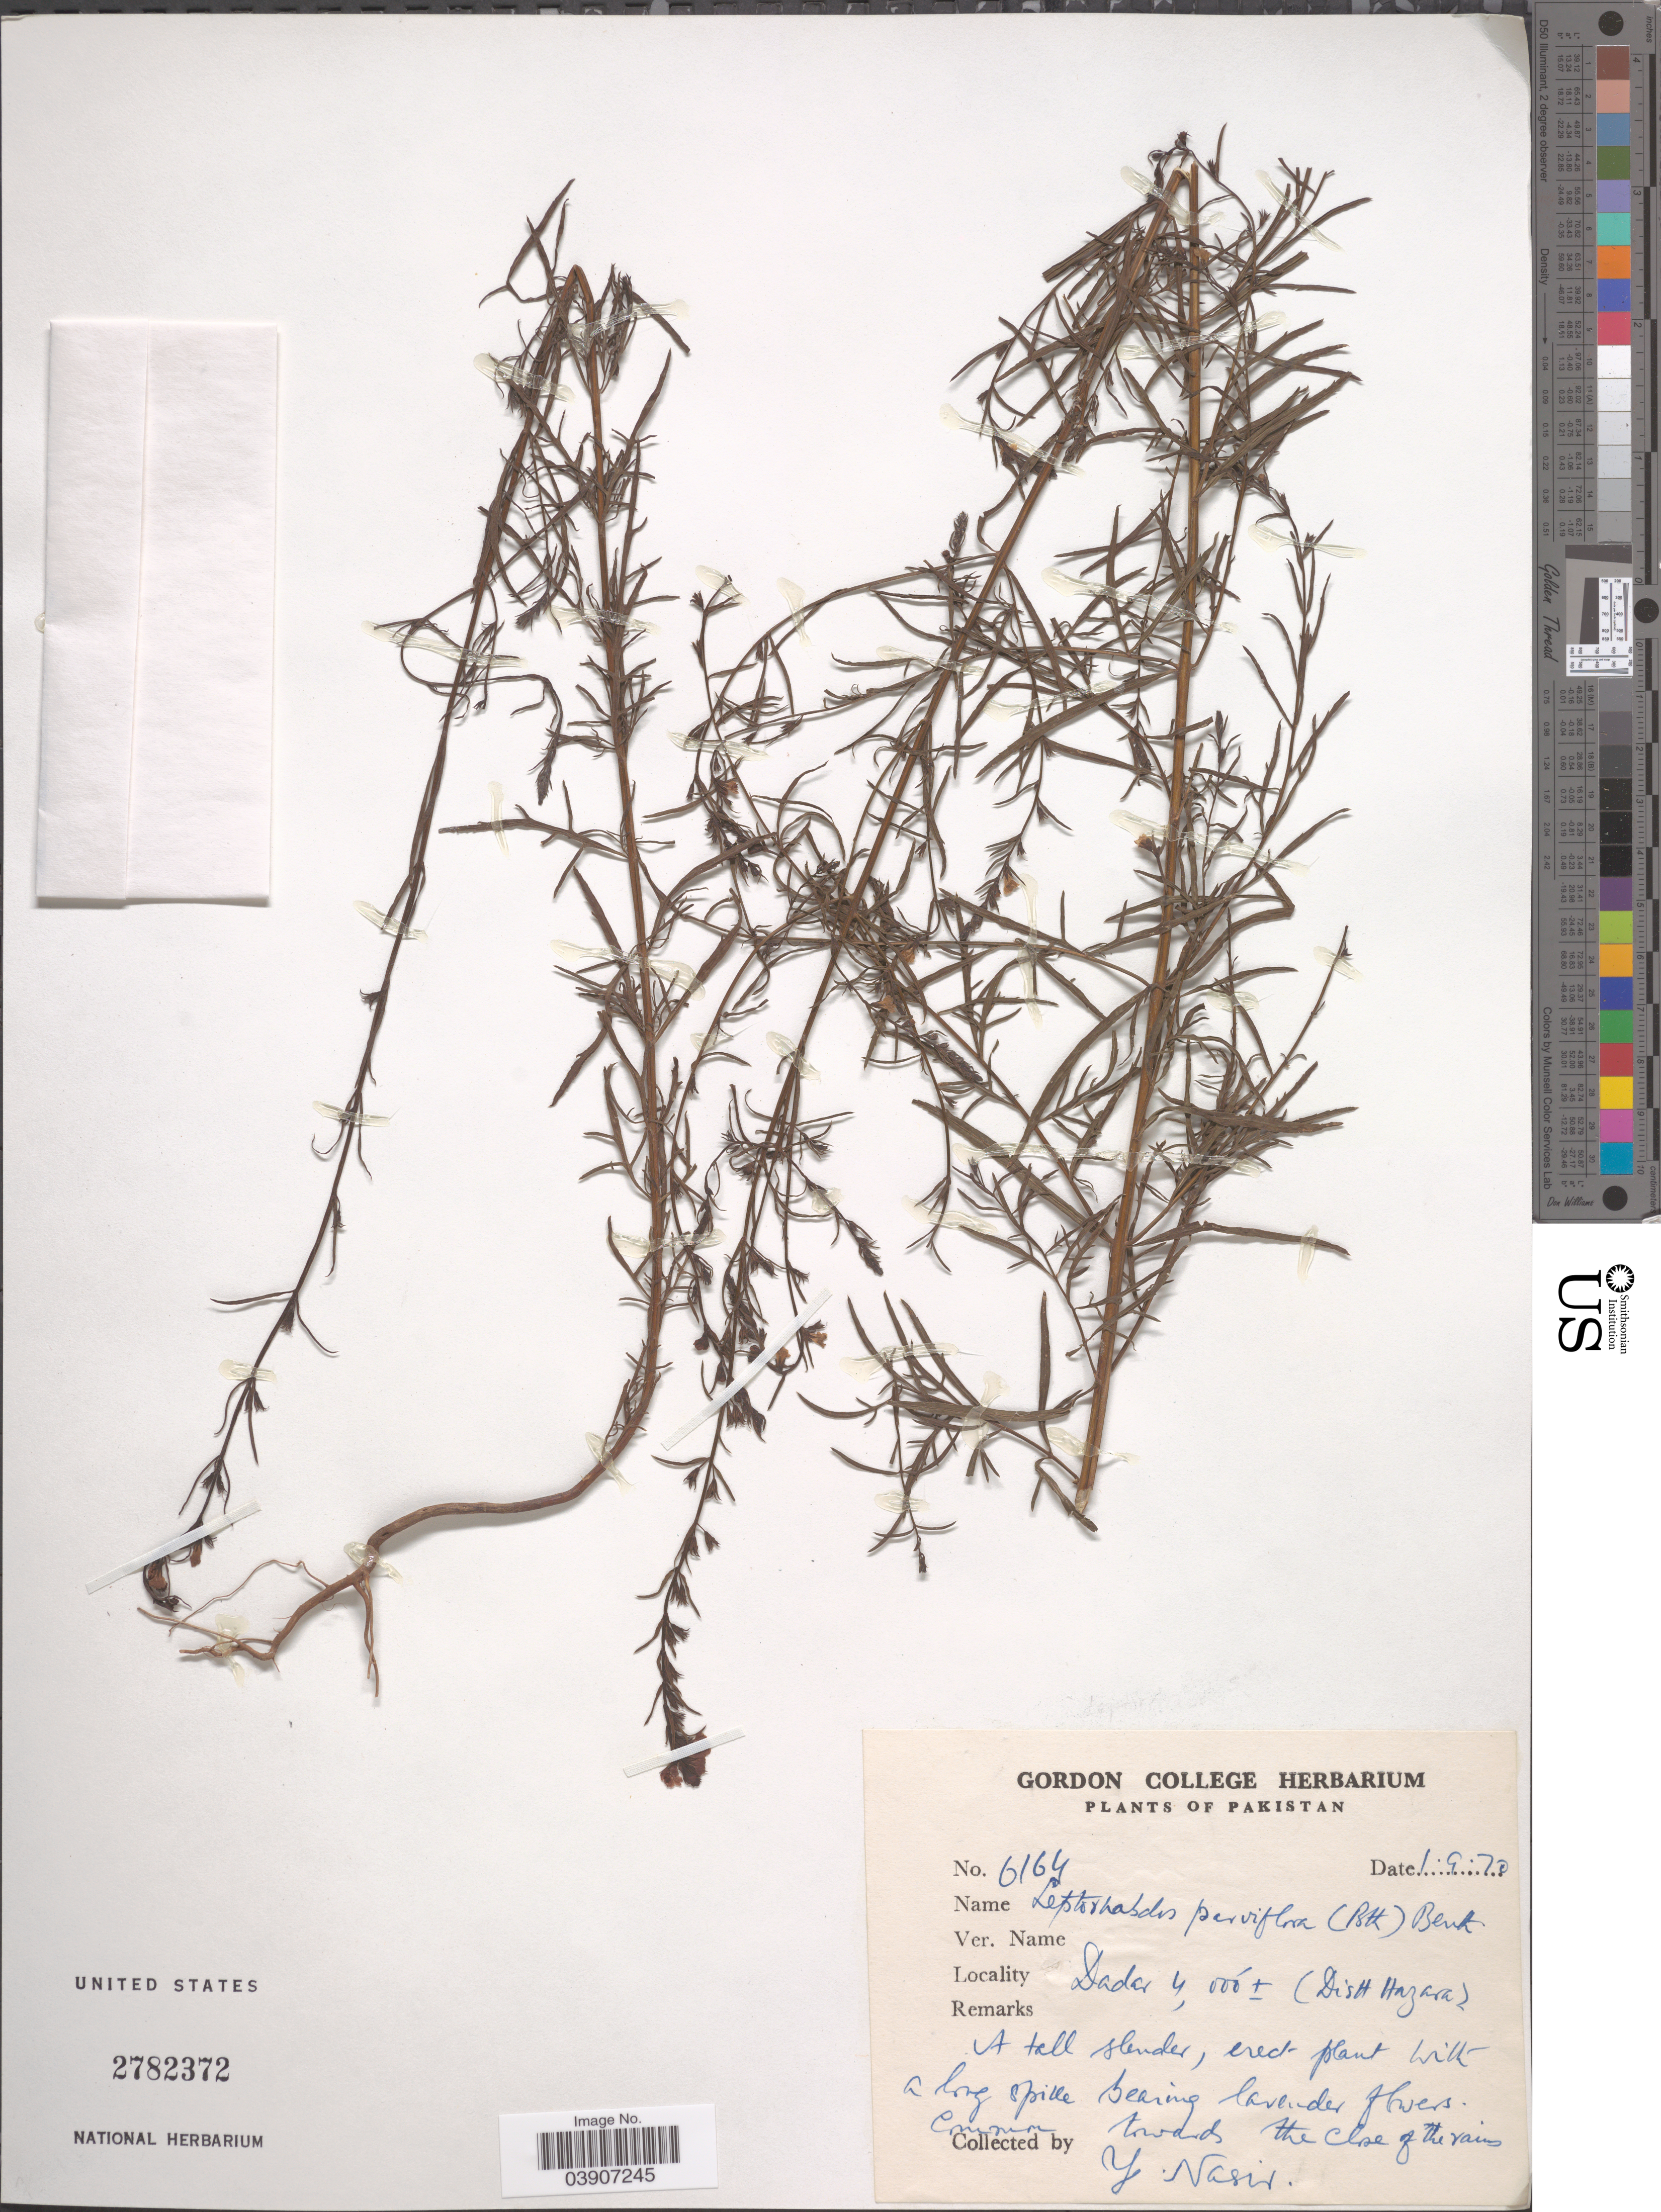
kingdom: Plantae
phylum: Tracheophyta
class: Magnoliopsida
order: Lamiales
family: Orobanchaceae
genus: Leptorhabdos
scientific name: Leptorhabdos parviflora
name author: (Benth.) Benth.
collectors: Y. Nasir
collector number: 6164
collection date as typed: Transcribed d/m/y: 1/9/70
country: Pakistan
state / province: Khyber Pakhtunkhwa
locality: Dadar (Dist. Hazara).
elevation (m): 1219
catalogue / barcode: US 2782372